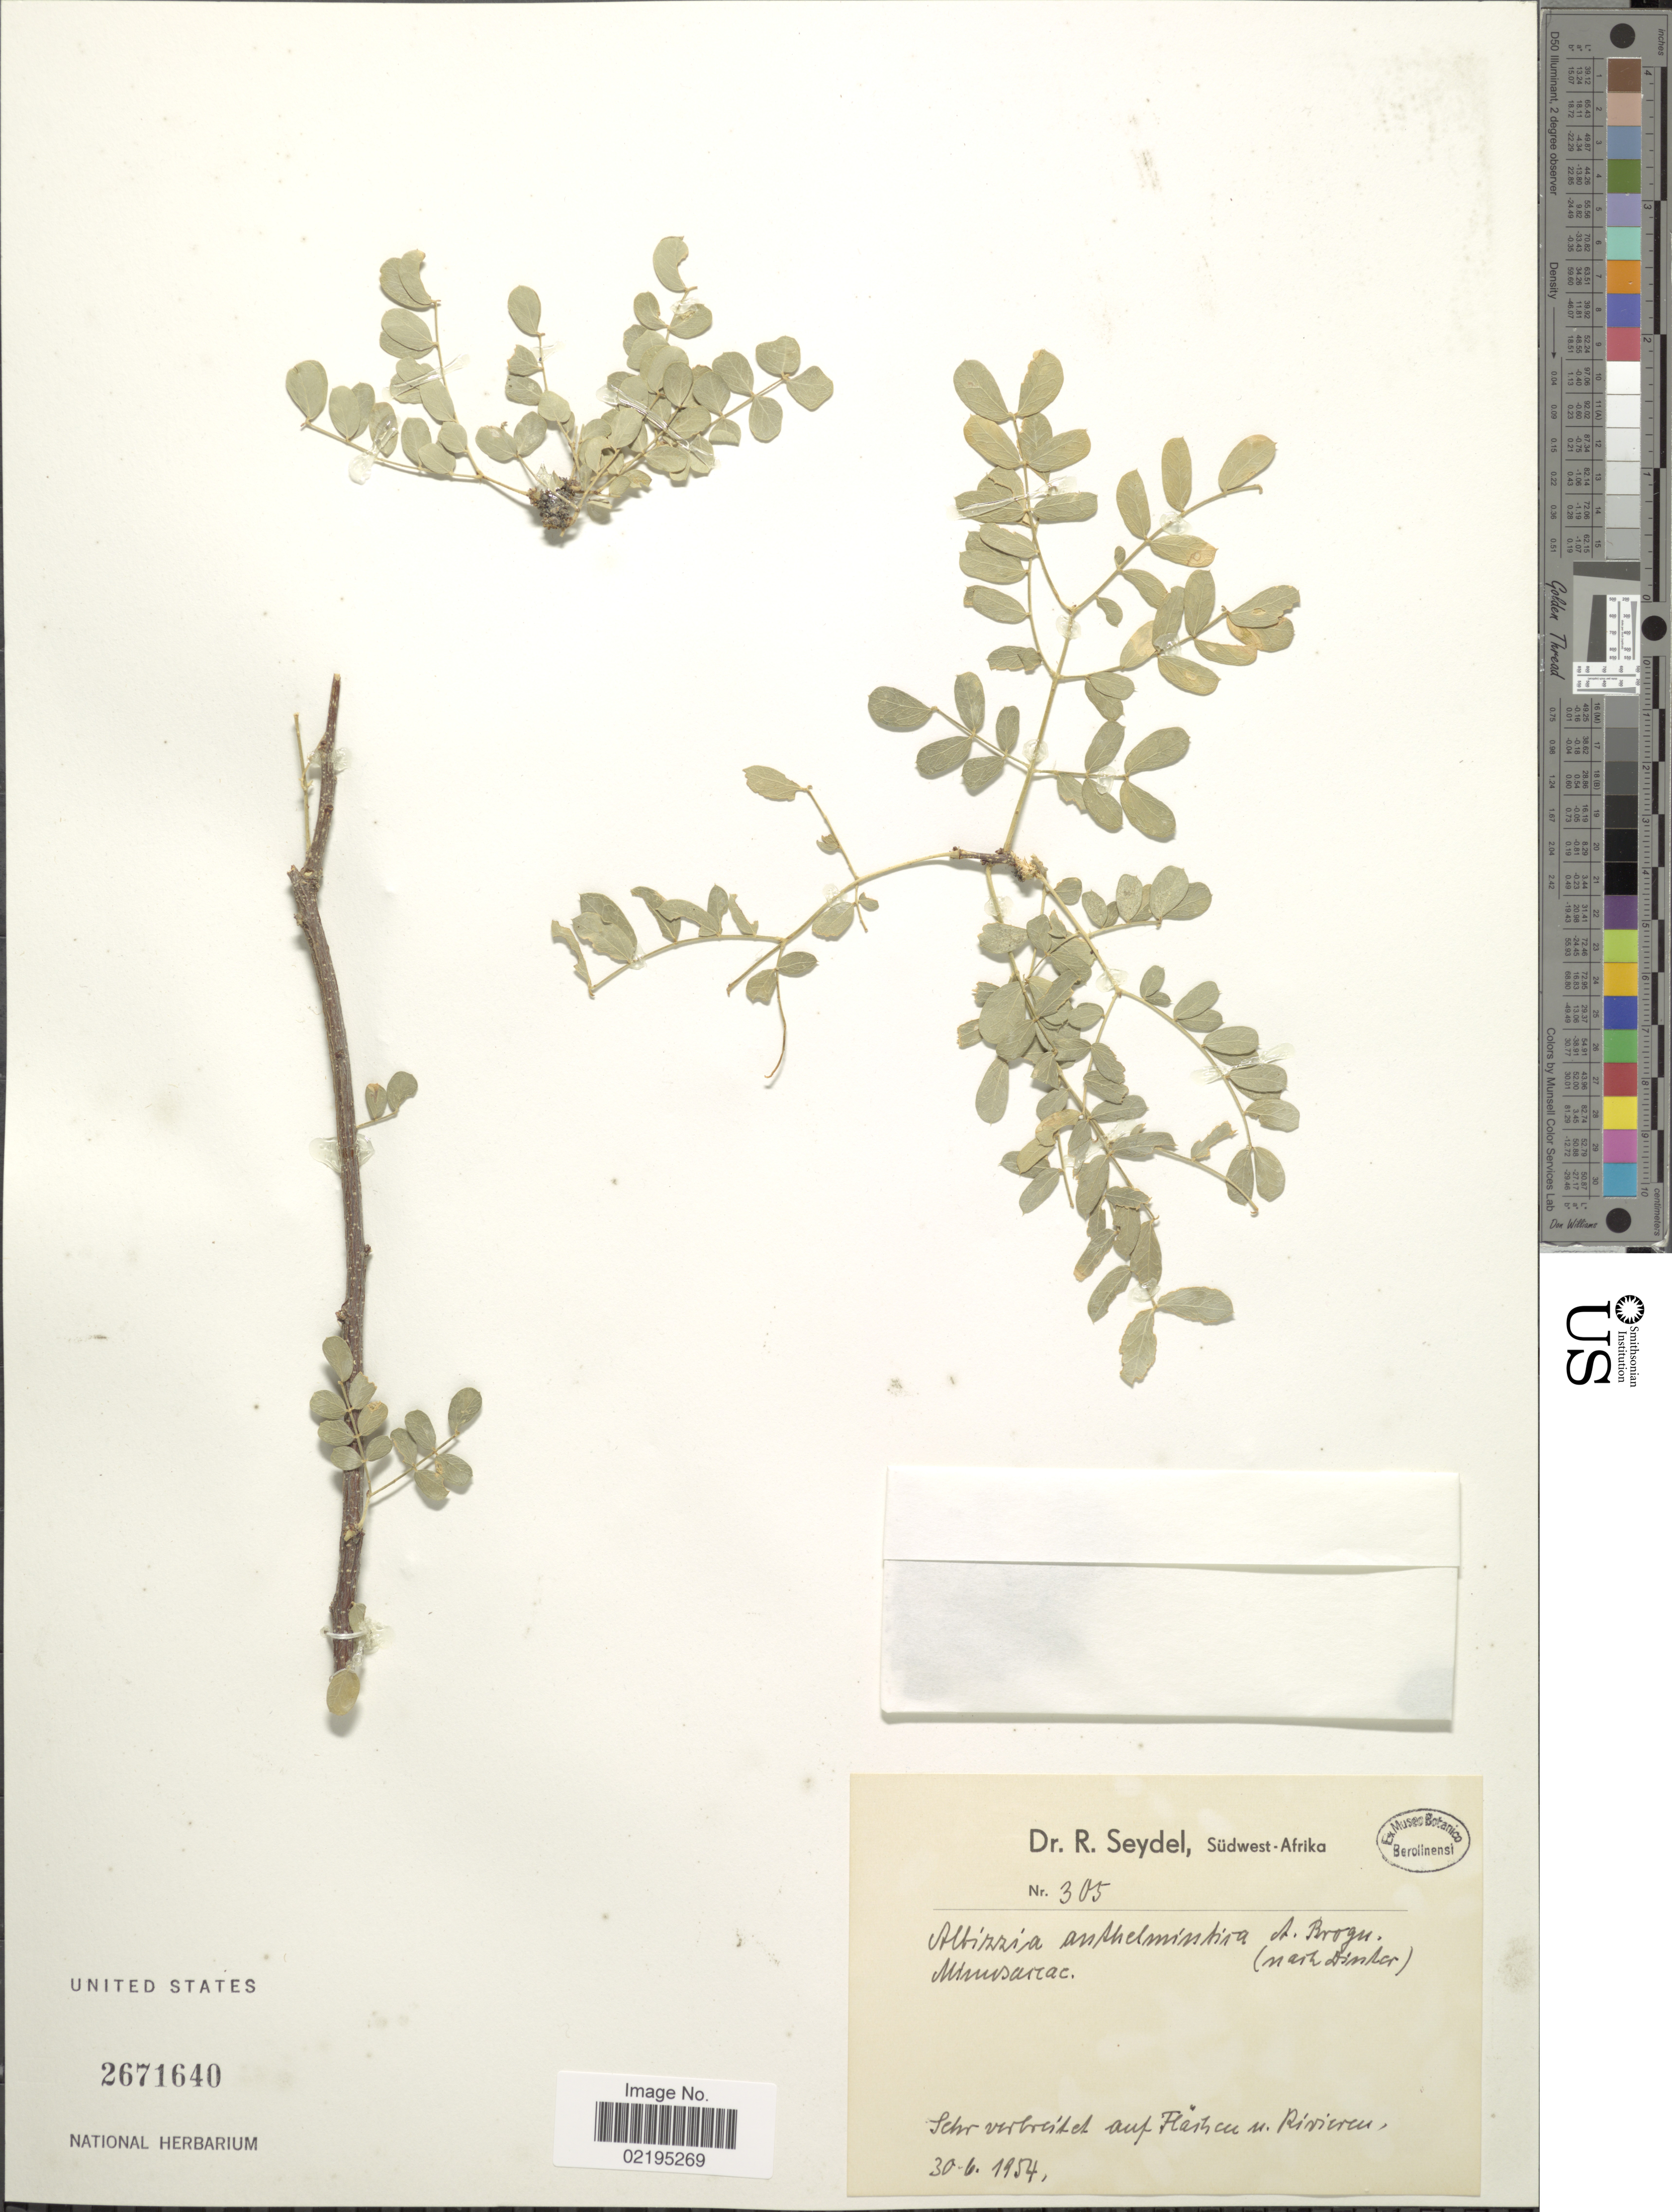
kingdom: Plantae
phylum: Tracheophyta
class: Magnoliopsida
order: Fabales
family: Fabaceae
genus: Albizia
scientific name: Albizia anthelmintica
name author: Brongn.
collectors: R. Seydel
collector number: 305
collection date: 1954-06-30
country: Namibia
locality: Sudwest-Afrika, Schr, Sehr verbreitet auf Flächen n. Rivieren.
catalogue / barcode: US 2671640